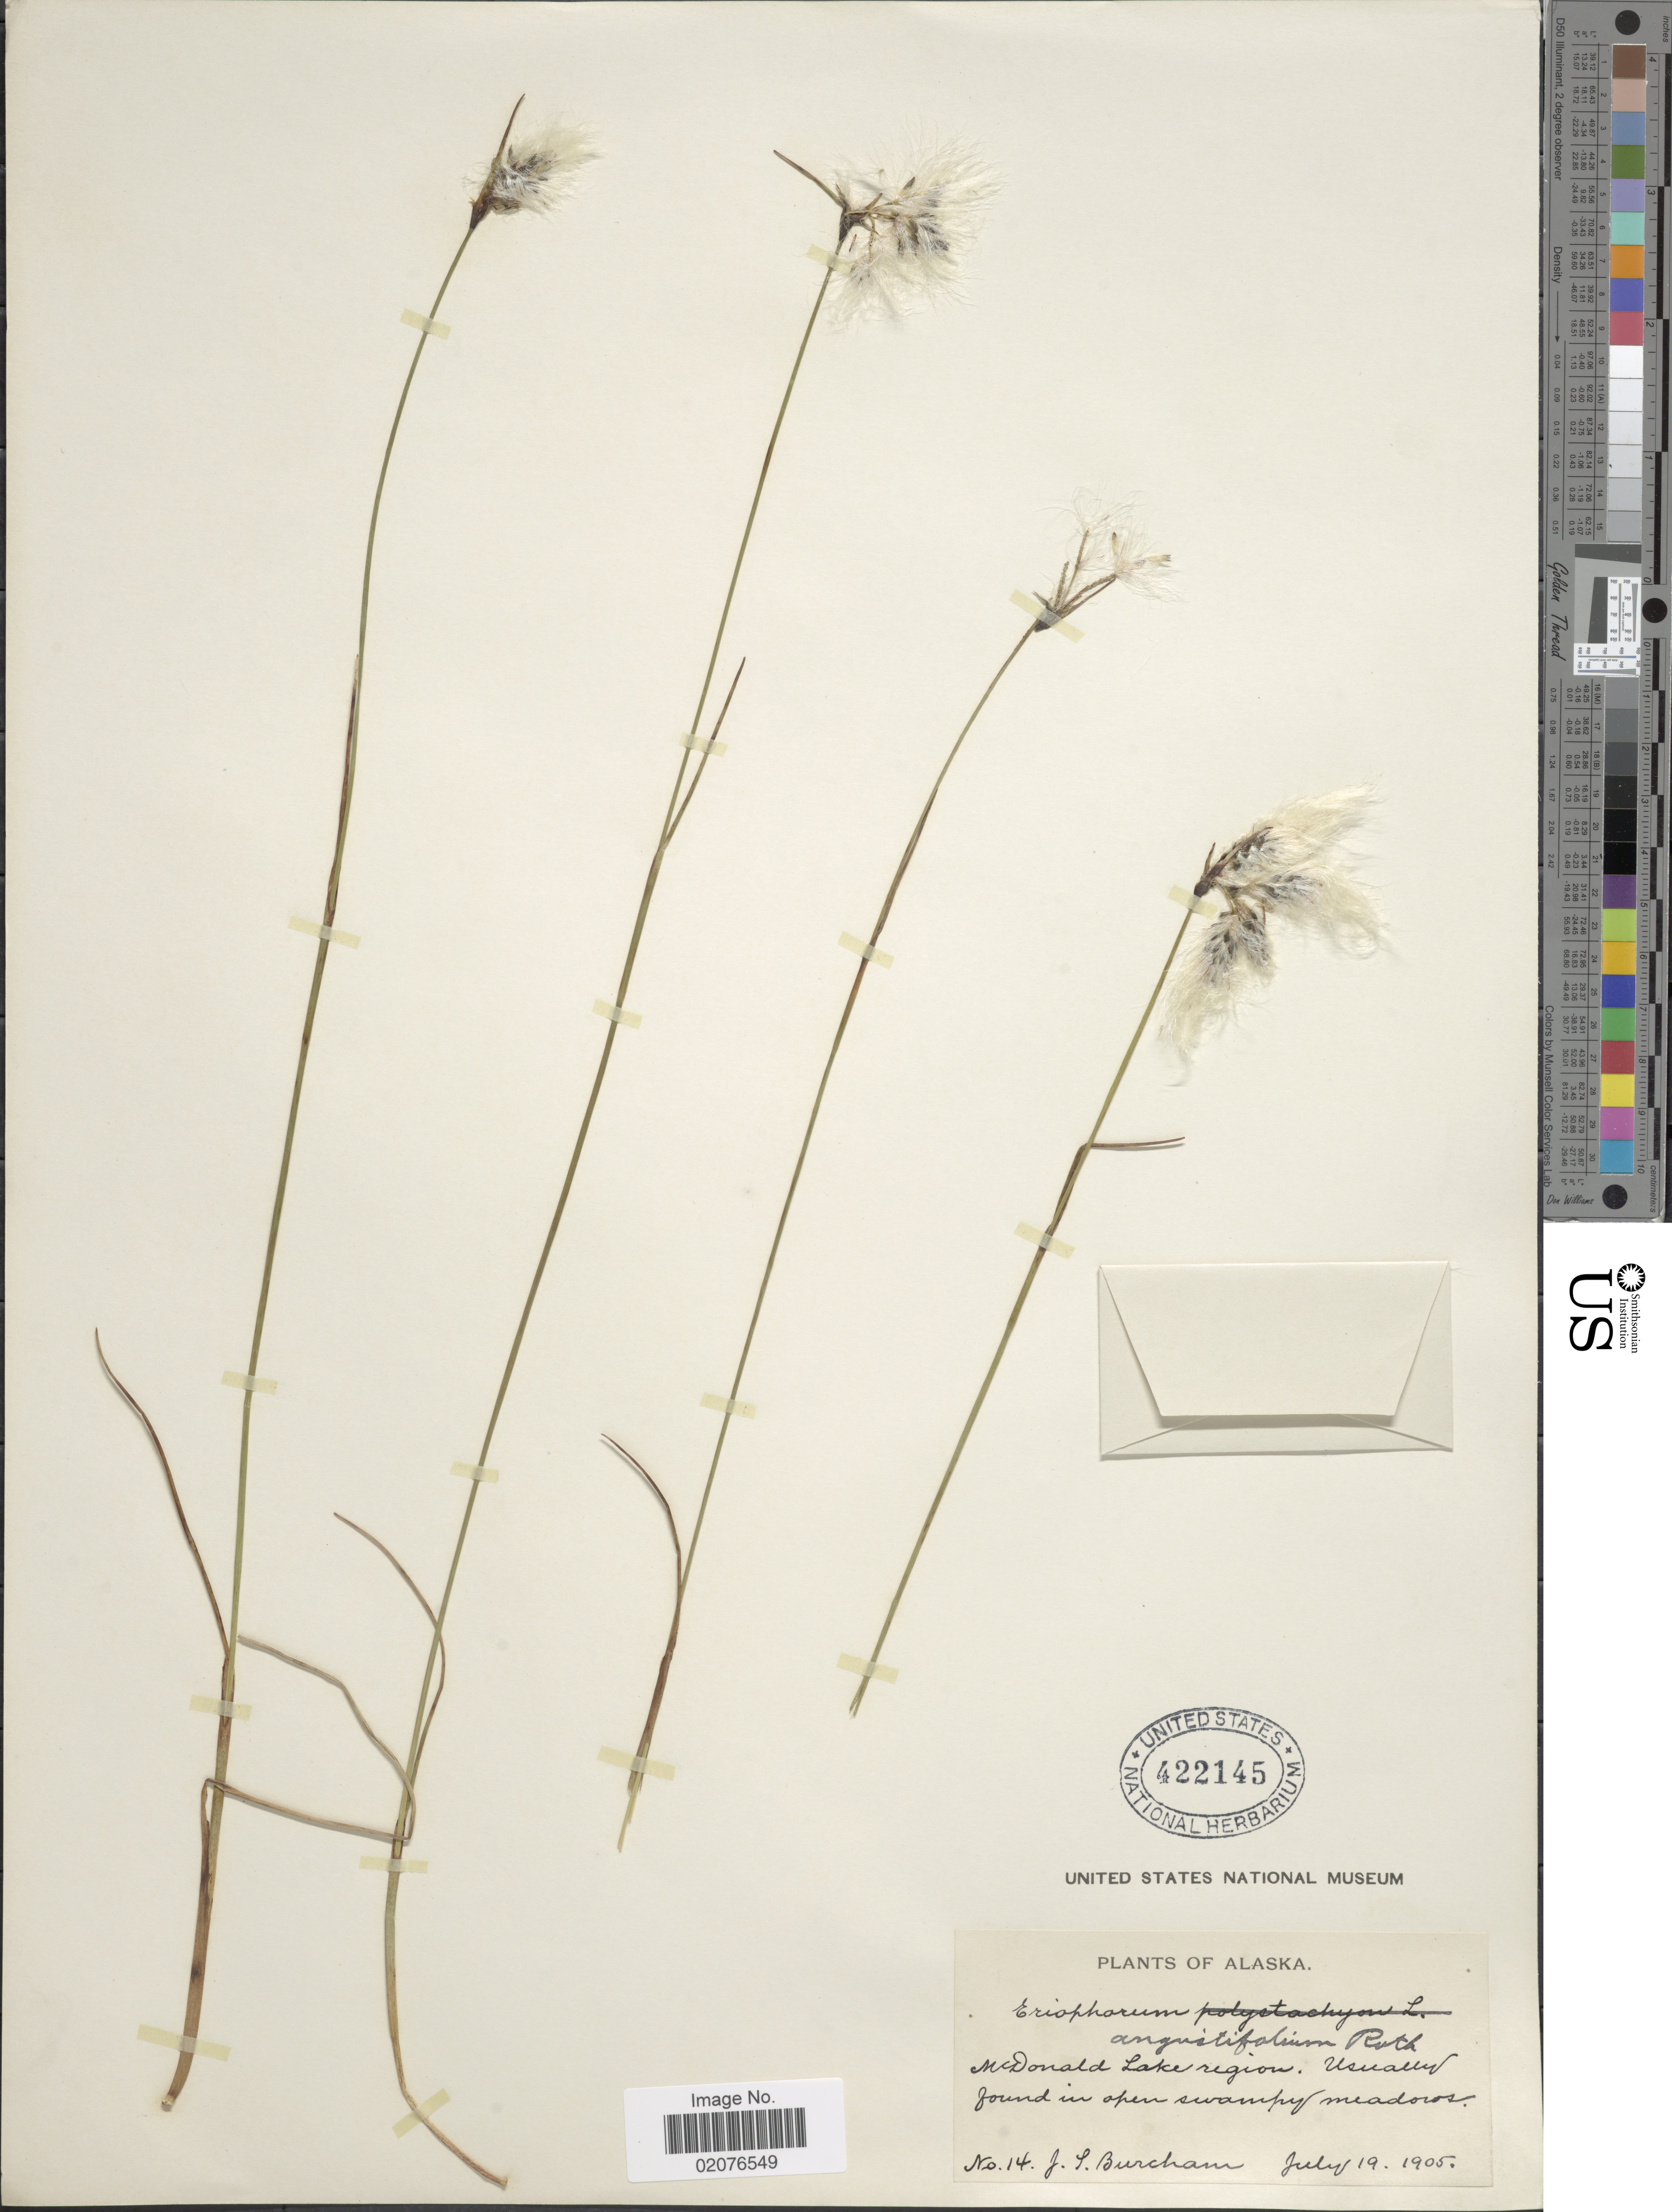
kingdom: Plantae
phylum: Tracheophyta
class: Liliopsida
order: Poales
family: Cyperaceae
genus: Eriophorum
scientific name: Eriophorum angustifolium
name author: Honck.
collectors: J. Burcham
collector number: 14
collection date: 1905-07-19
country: United States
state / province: Alaska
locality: McDonald Lake Region. Usually found in open swampy meadows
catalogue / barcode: US 422145